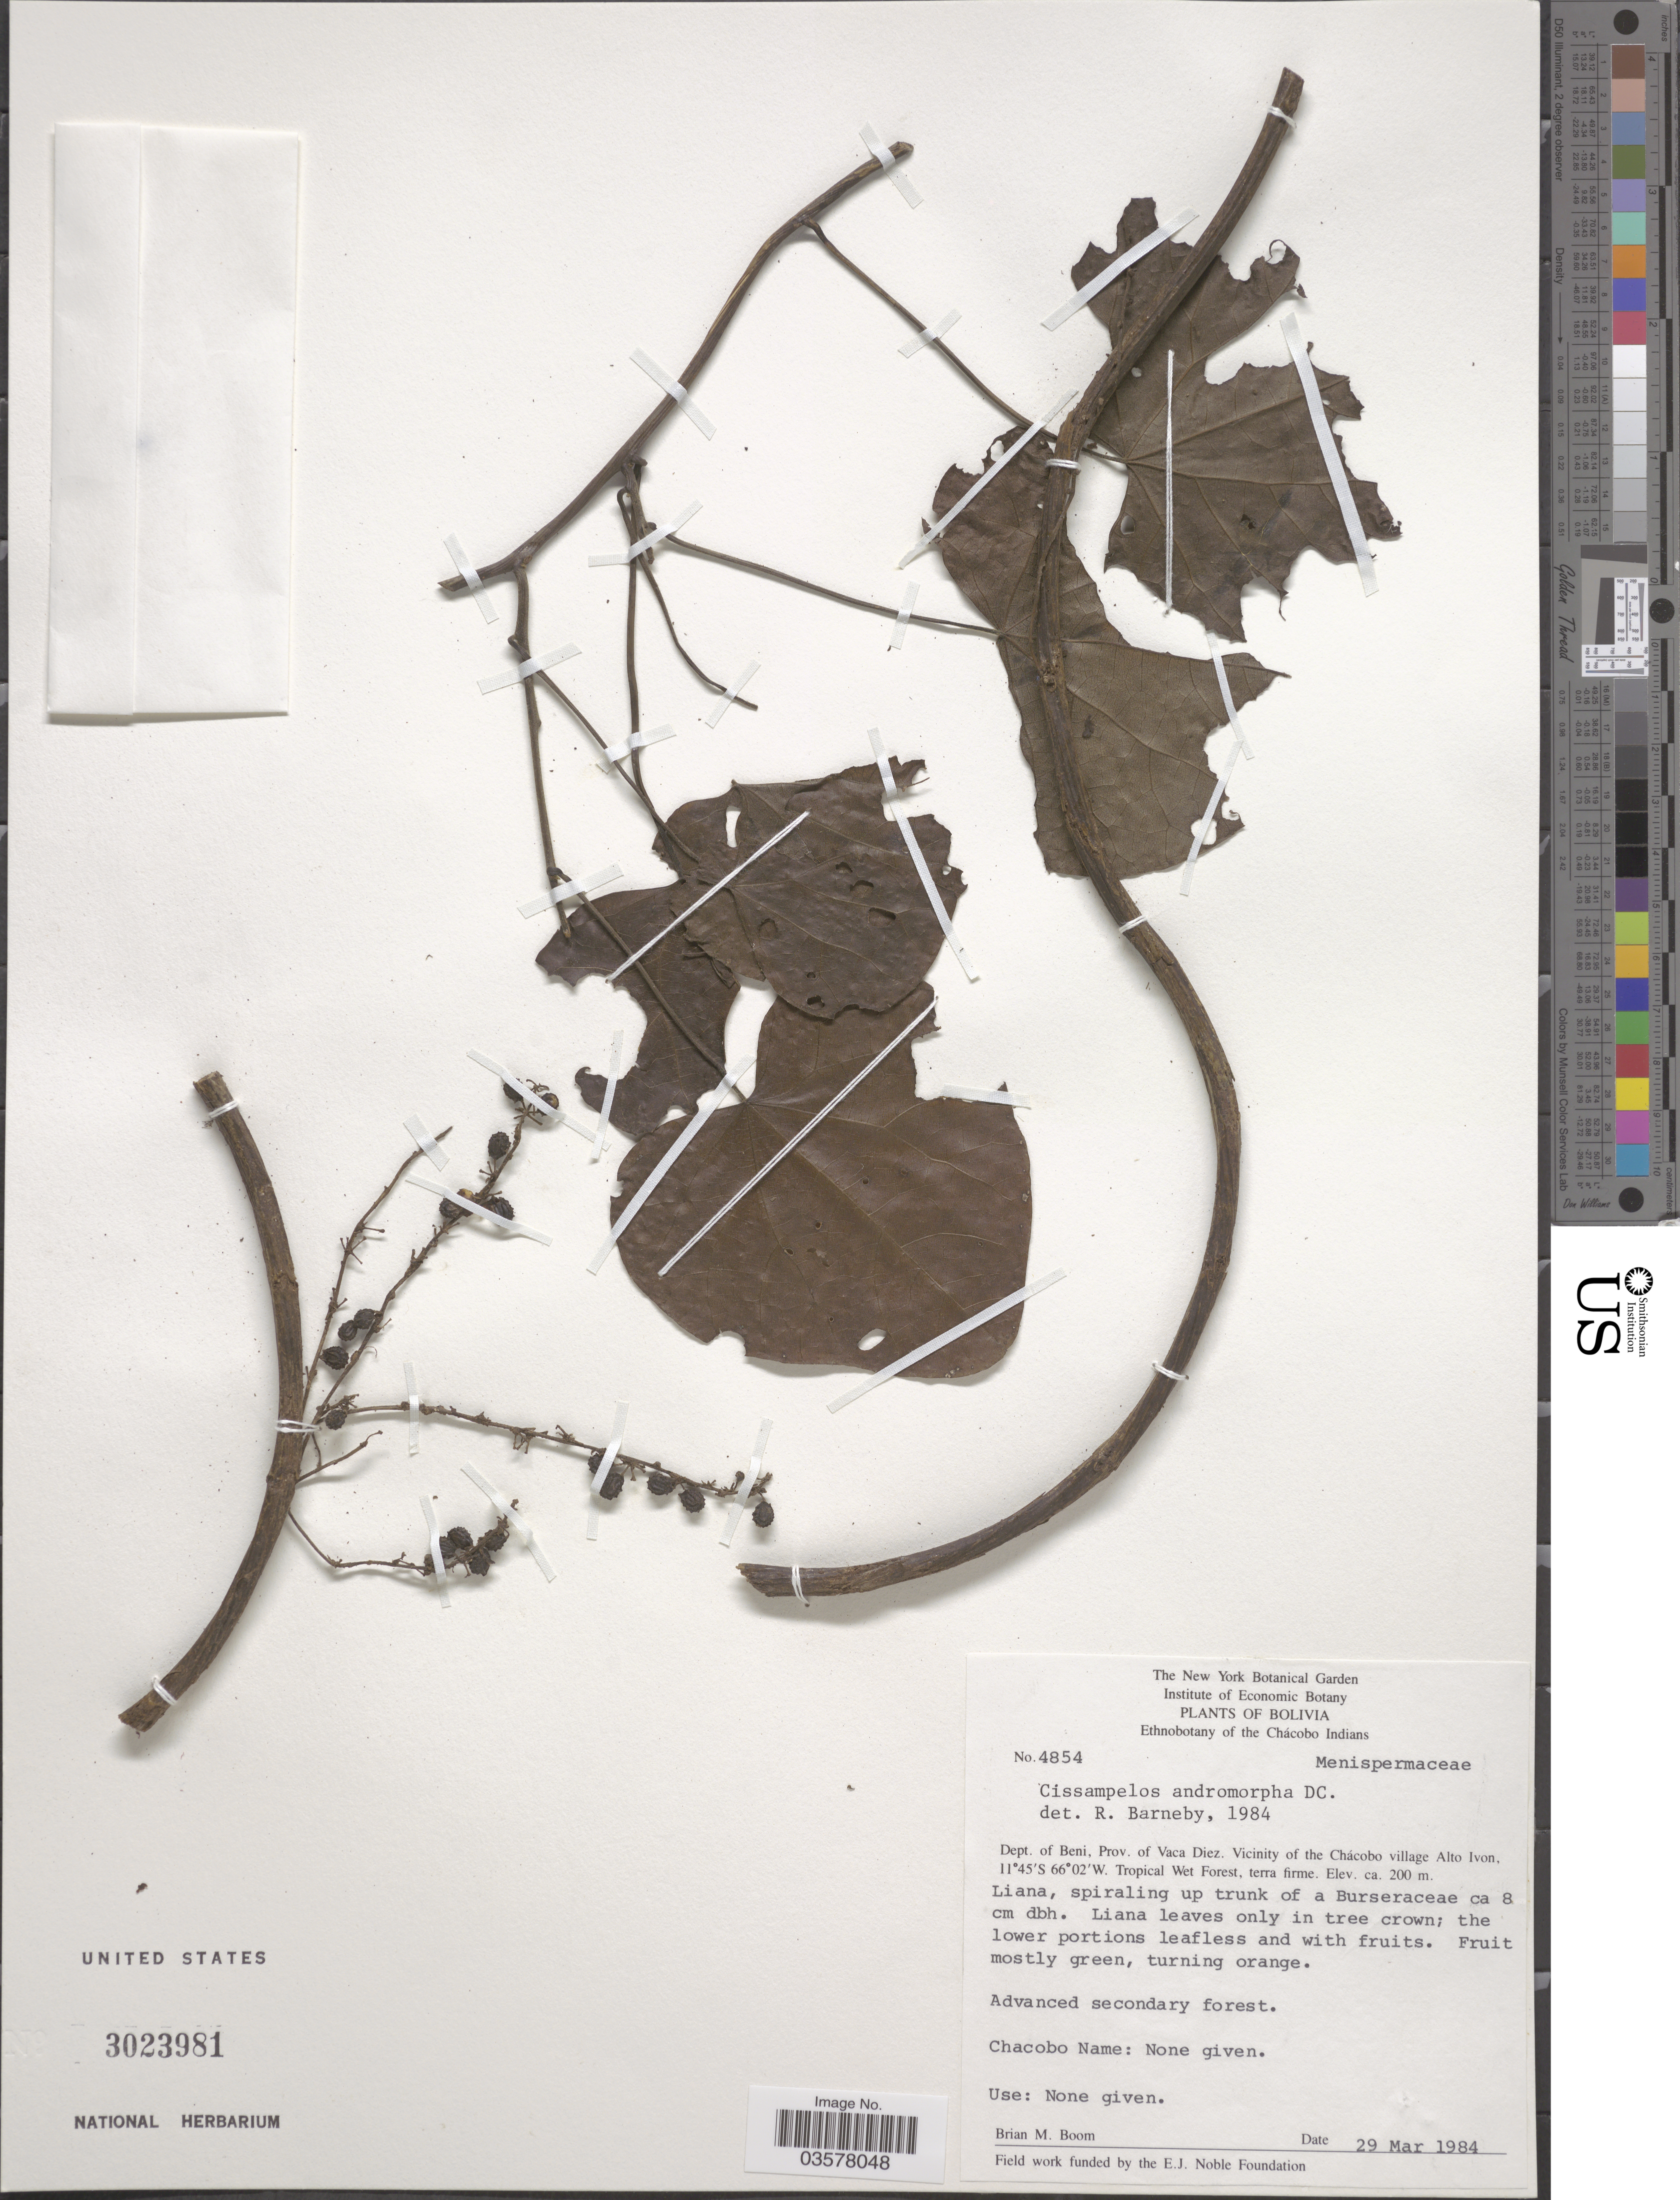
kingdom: Plantae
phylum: Tracheophyta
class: Magnoliopsida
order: Ranunculales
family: Menispermaceae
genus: Cissampelos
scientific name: Cissampelos andromorpha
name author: DC.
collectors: B. M. Boom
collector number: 4854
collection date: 1984-03-29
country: Bolivia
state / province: Beni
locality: Dept. of Beni, Prov. of Vaca Diez. Vicinity of Chácobo village Alto Ivon, Tropical West Forest.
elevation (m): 200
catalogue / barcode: US 3023981